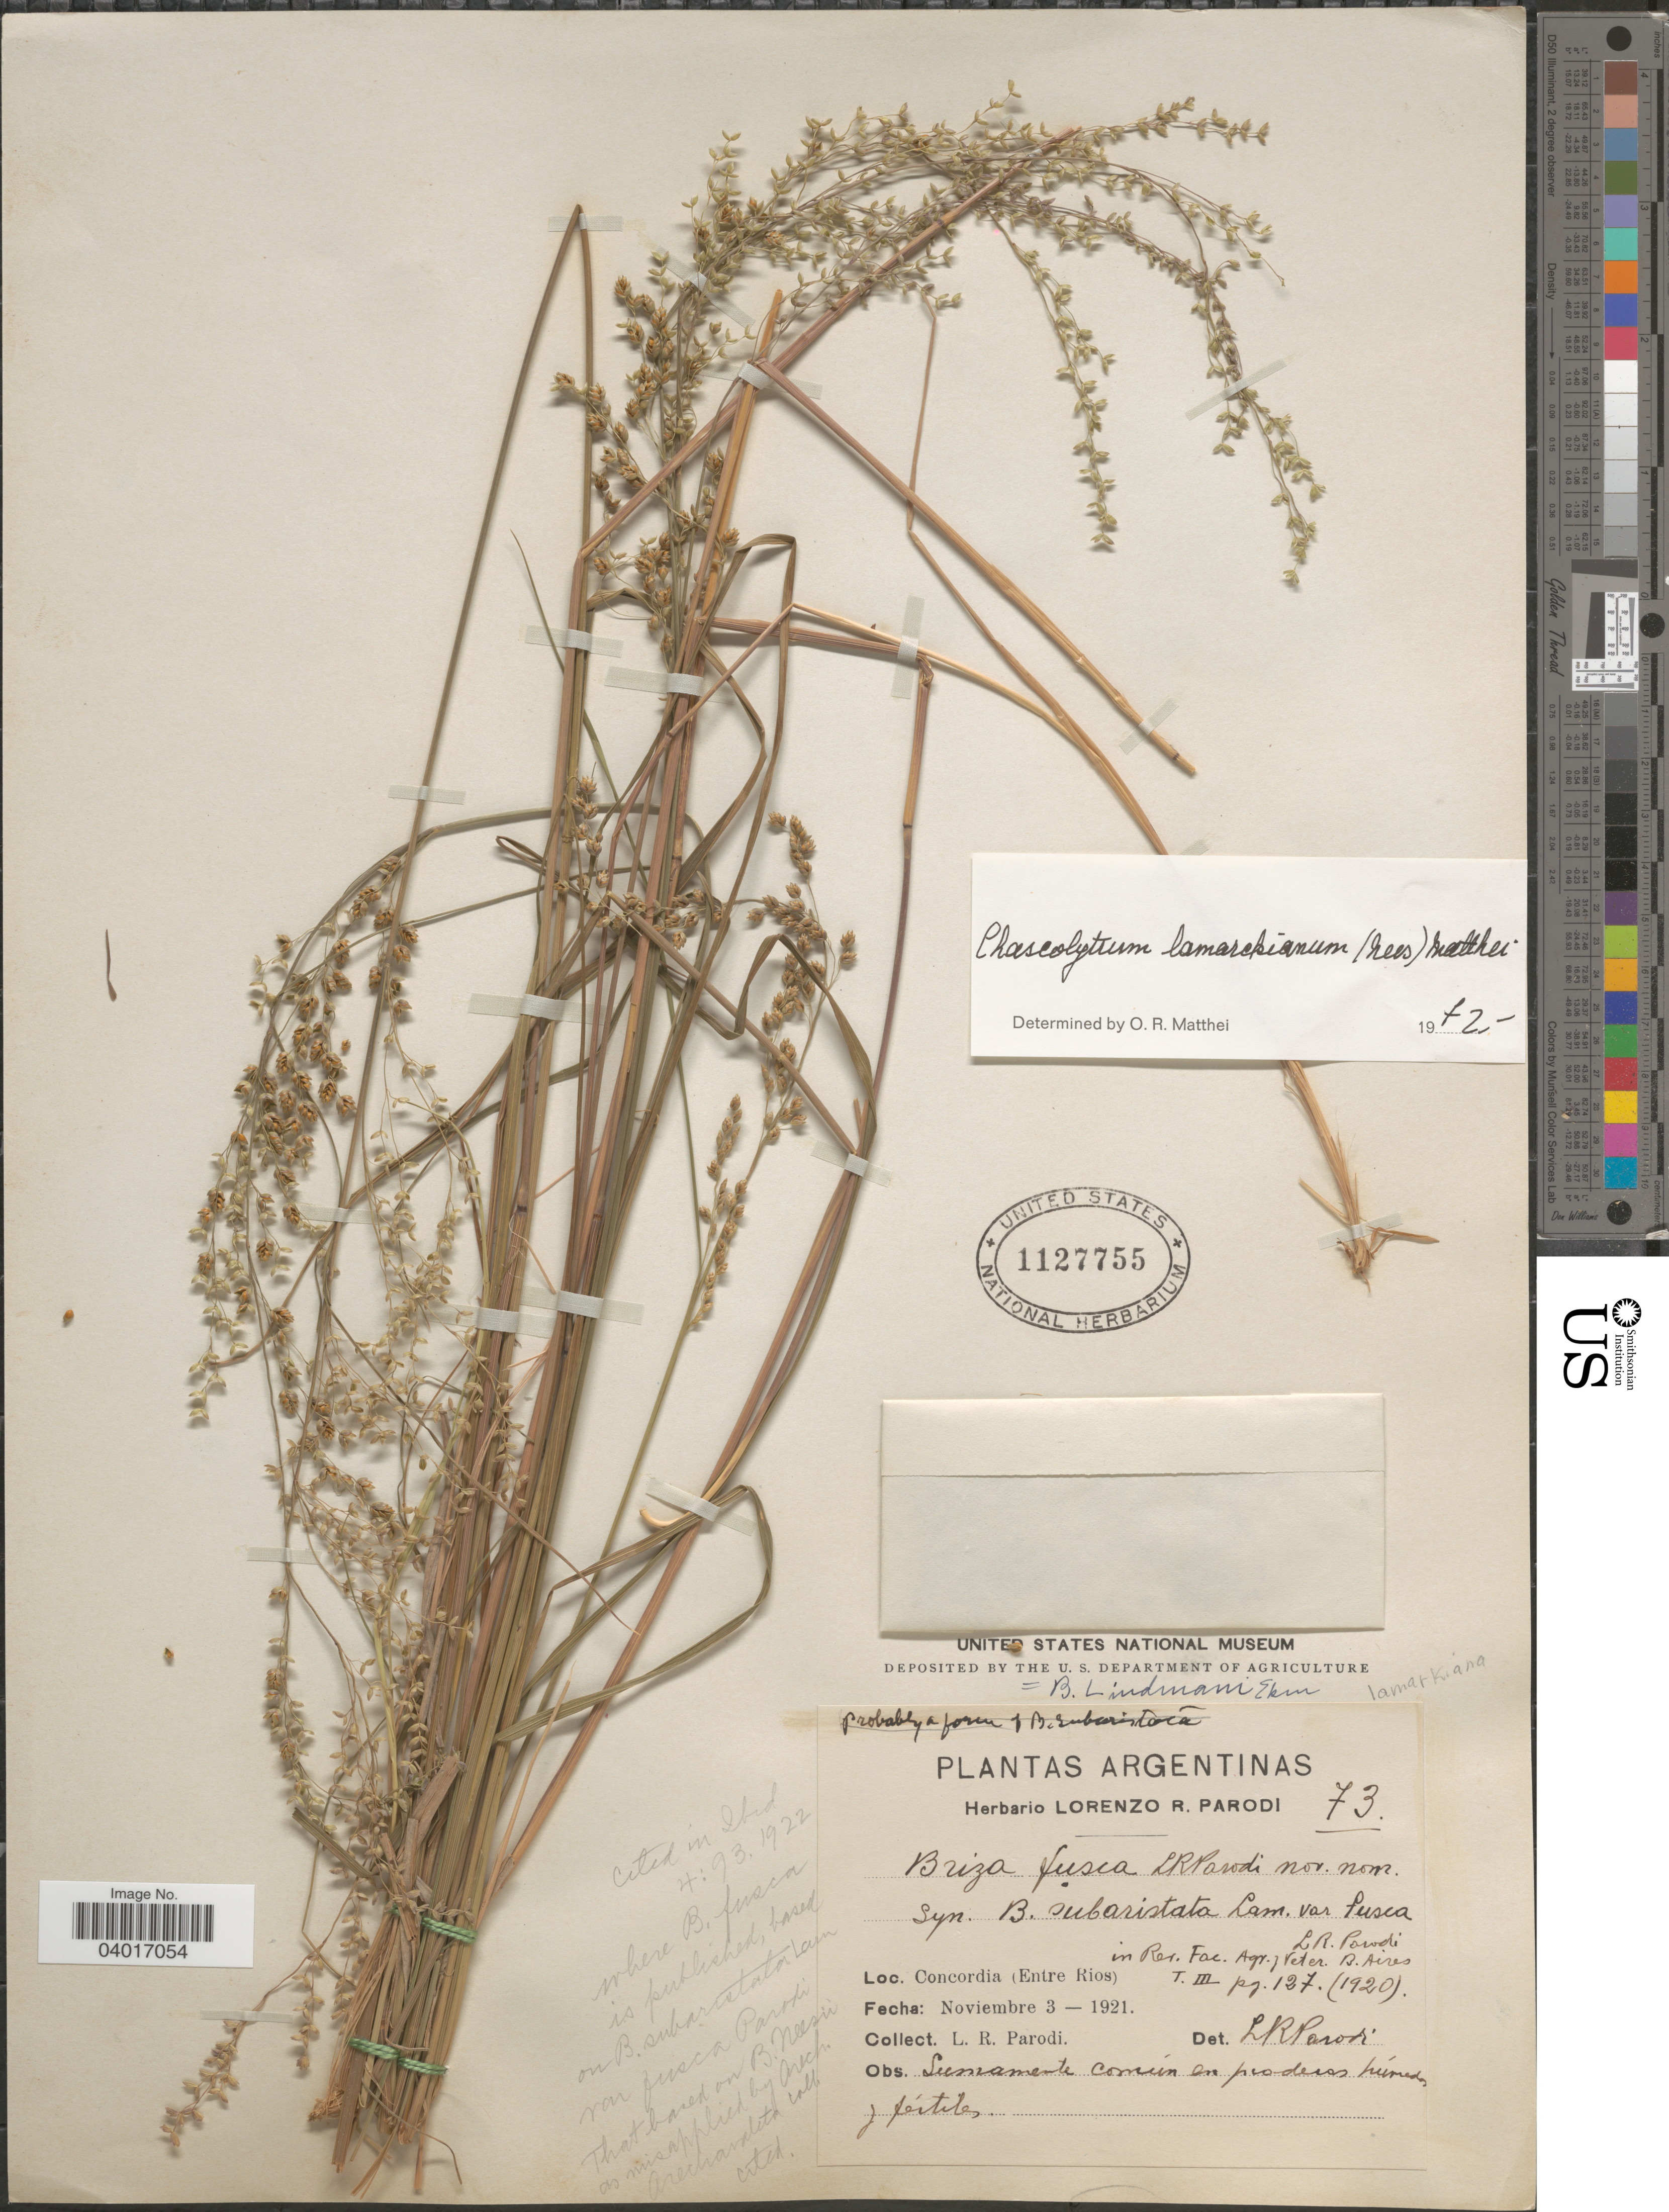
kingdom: Plantae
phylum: Tracheophyta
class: Liliopsida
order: Poales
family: Poaceae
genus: Chascolytrum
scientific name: Chascolytrum lamarckianum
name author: (Nees) Matthei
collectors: L. R. Parodi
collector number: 73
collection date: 1921-11-03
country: Argentina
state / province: Entre Rios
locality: Concordia.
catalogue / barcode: US 1127755